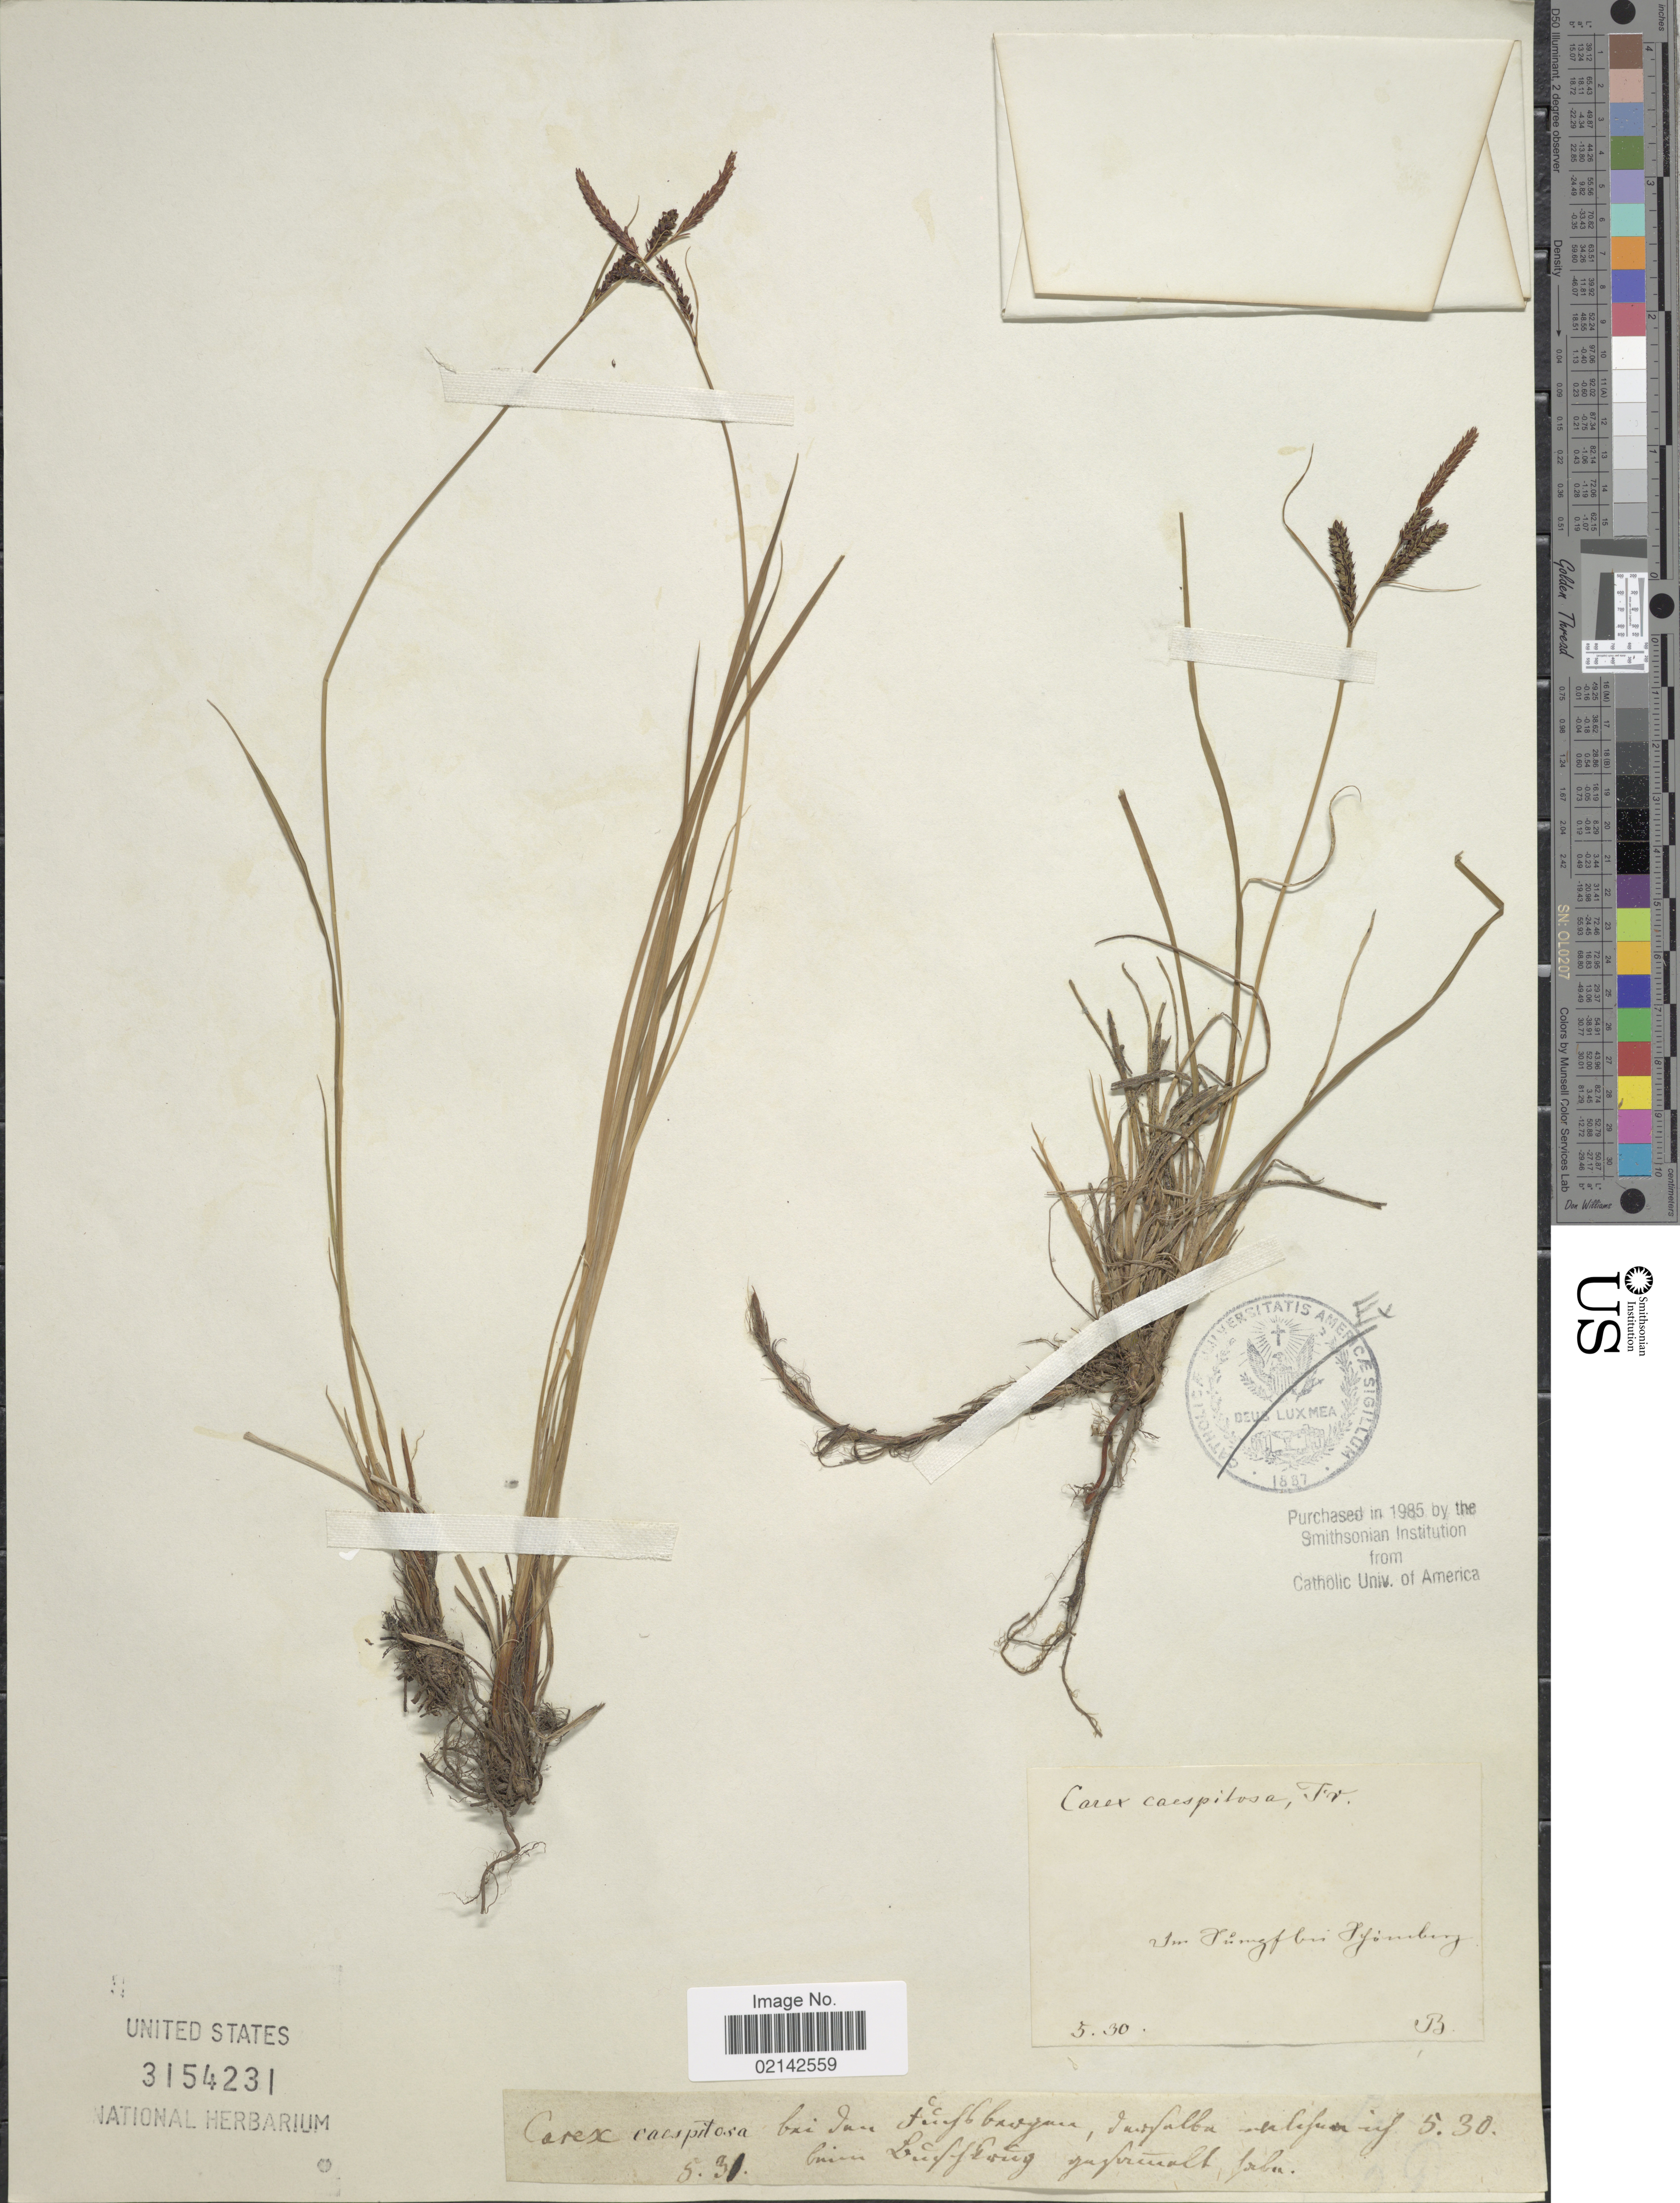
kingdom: Plantae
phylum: Tracheophyta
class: Liliopsida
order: Poales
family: Cyperaceae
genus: Carex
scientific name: Carex cespitosa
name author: L.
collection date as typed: Transcribed d/m/y: /5/30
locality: In Pinfdbi Pjomburg [interpreted]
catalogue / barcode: US 3154231